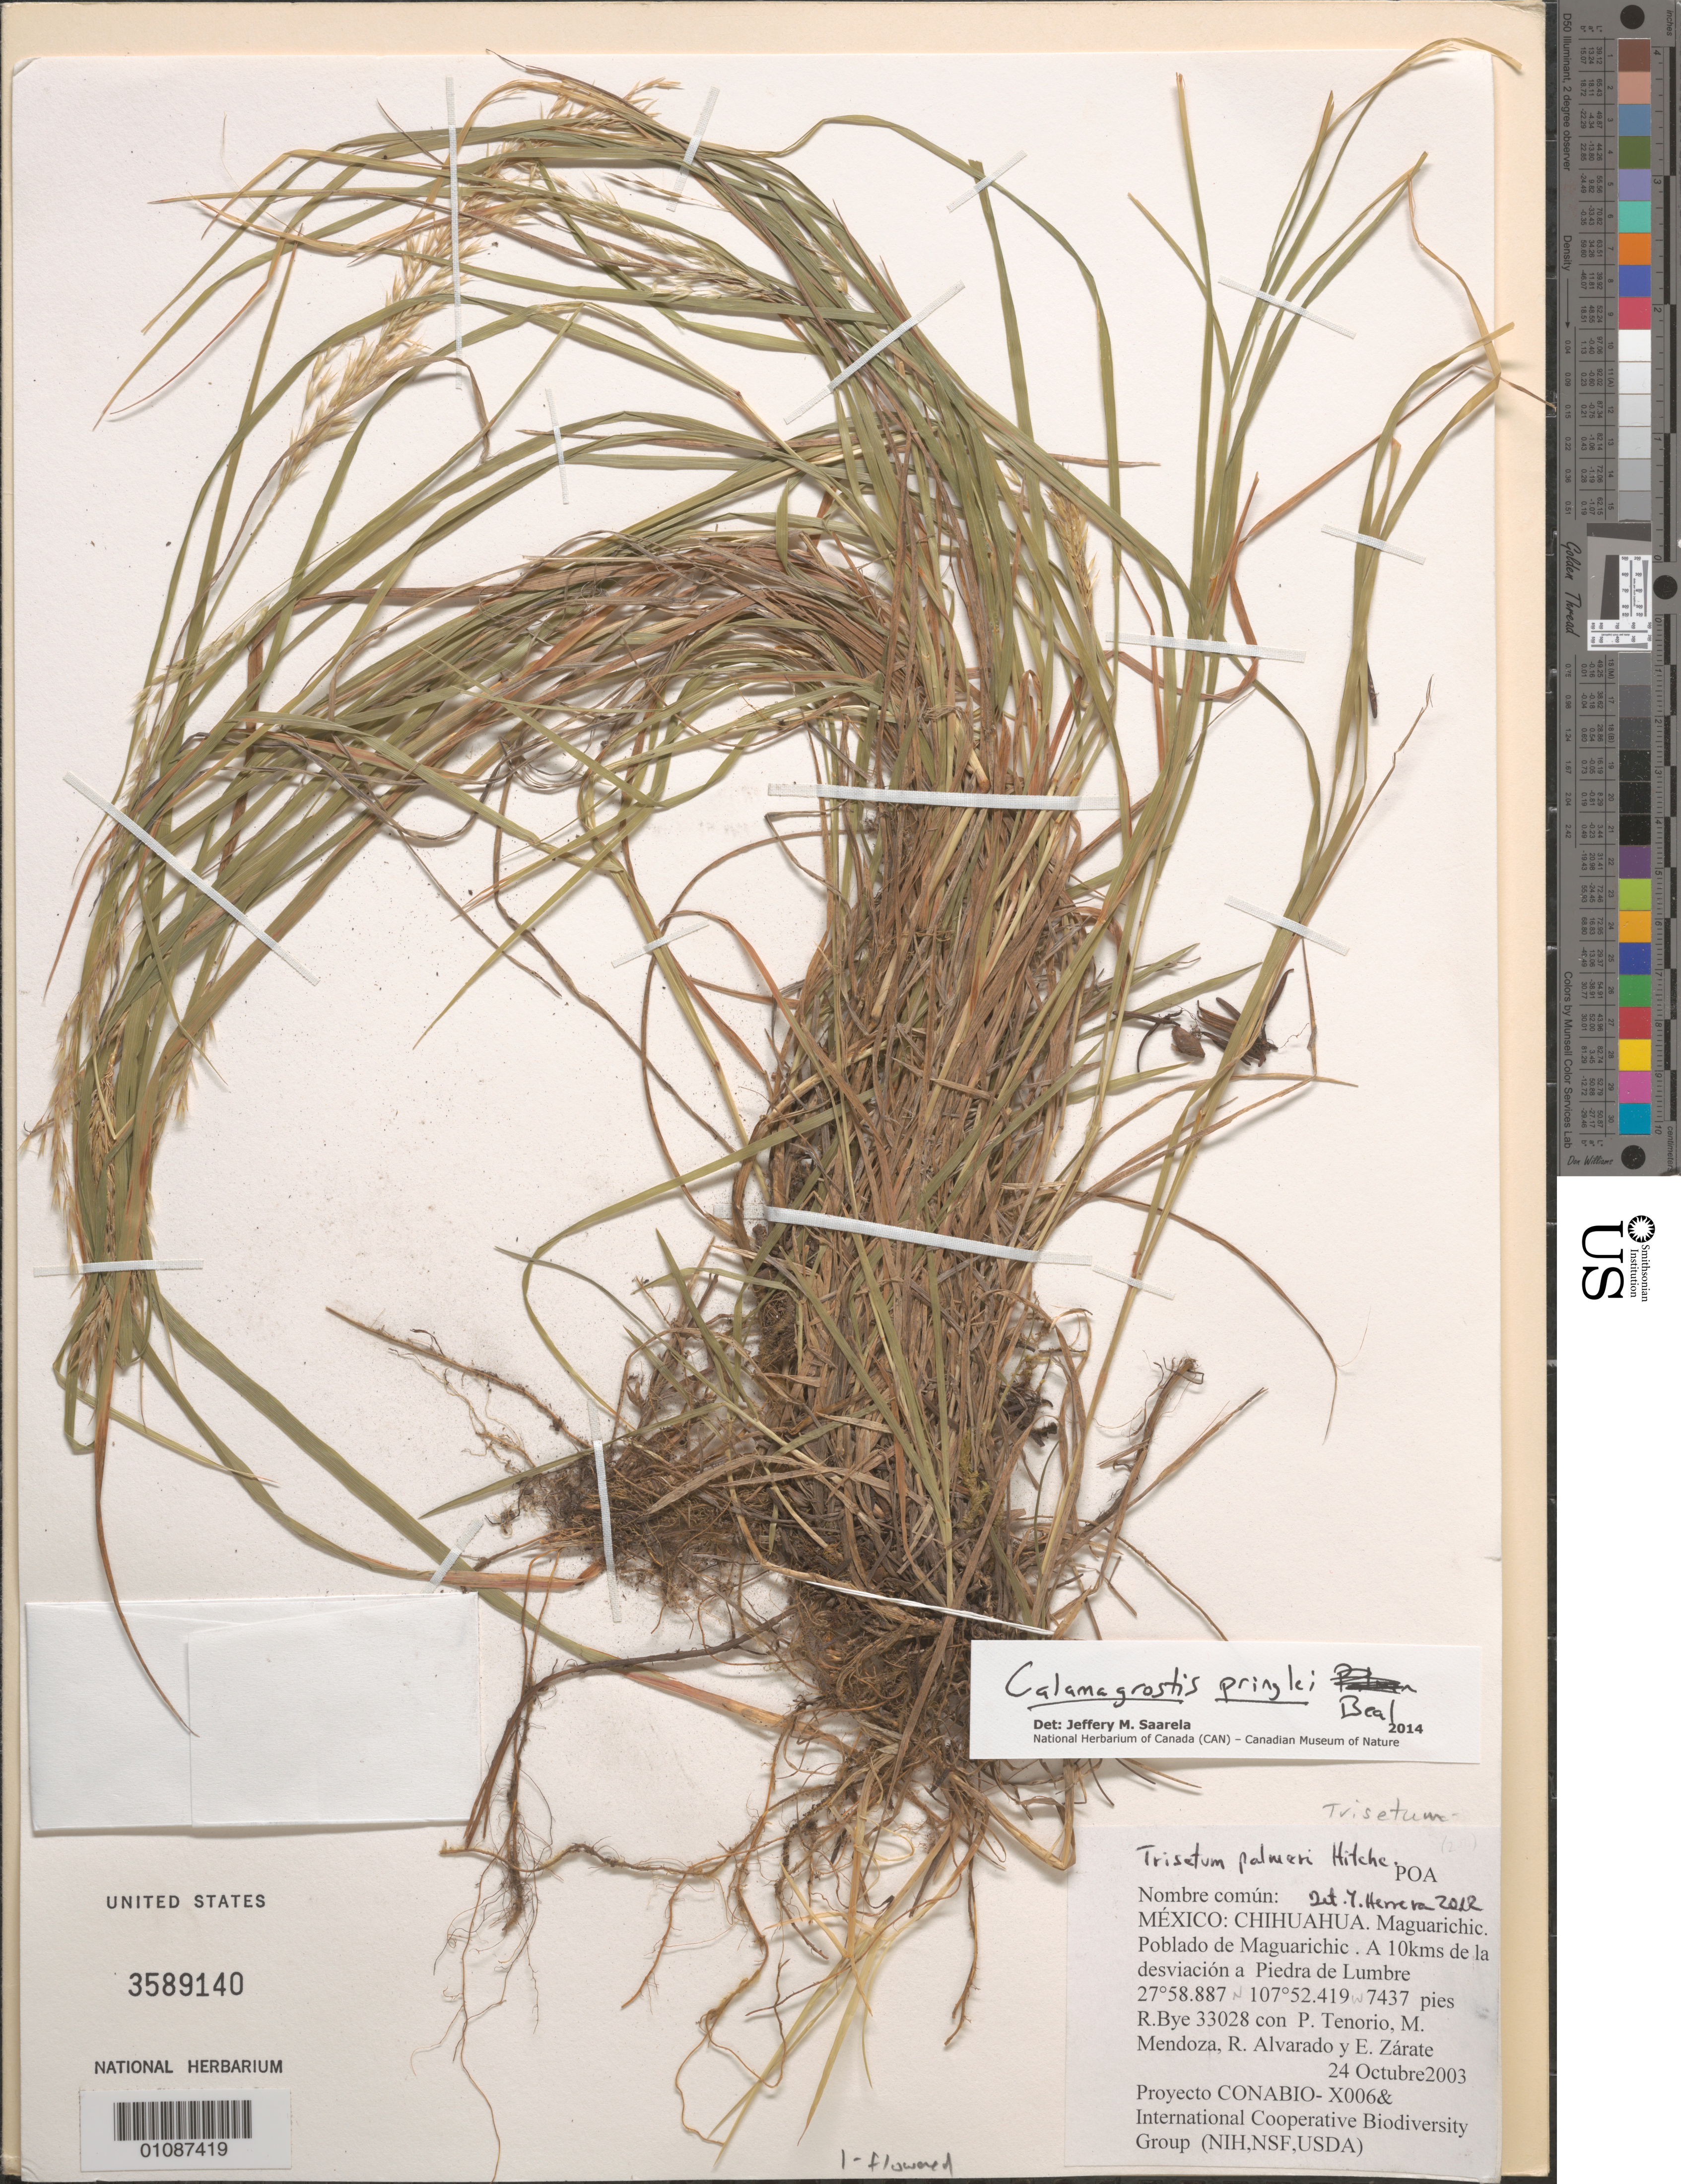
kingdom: Plantae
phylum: Tracheophyta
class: Liliopsida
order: Poales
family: Poaceae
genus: Calamagrostis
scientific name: Calamagrostis pringlei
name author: Scribn. ex W.J. Beal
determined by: Saarela, J. M., (CAN), Canadian Museum of Nature (CANADA)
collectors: R. A. Bye, M. Mendoza Garcia, G. Morales, J. Rodríguez & M. Hilerio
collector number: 33028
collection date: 2003-10-24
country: Mexico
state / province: Chihuahua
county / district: Maguarichi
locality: Poblado de Maguarichic, a 10 kms de la desviacion a Piedra de Lumbre.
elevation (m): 2267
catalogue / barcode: US 3589140